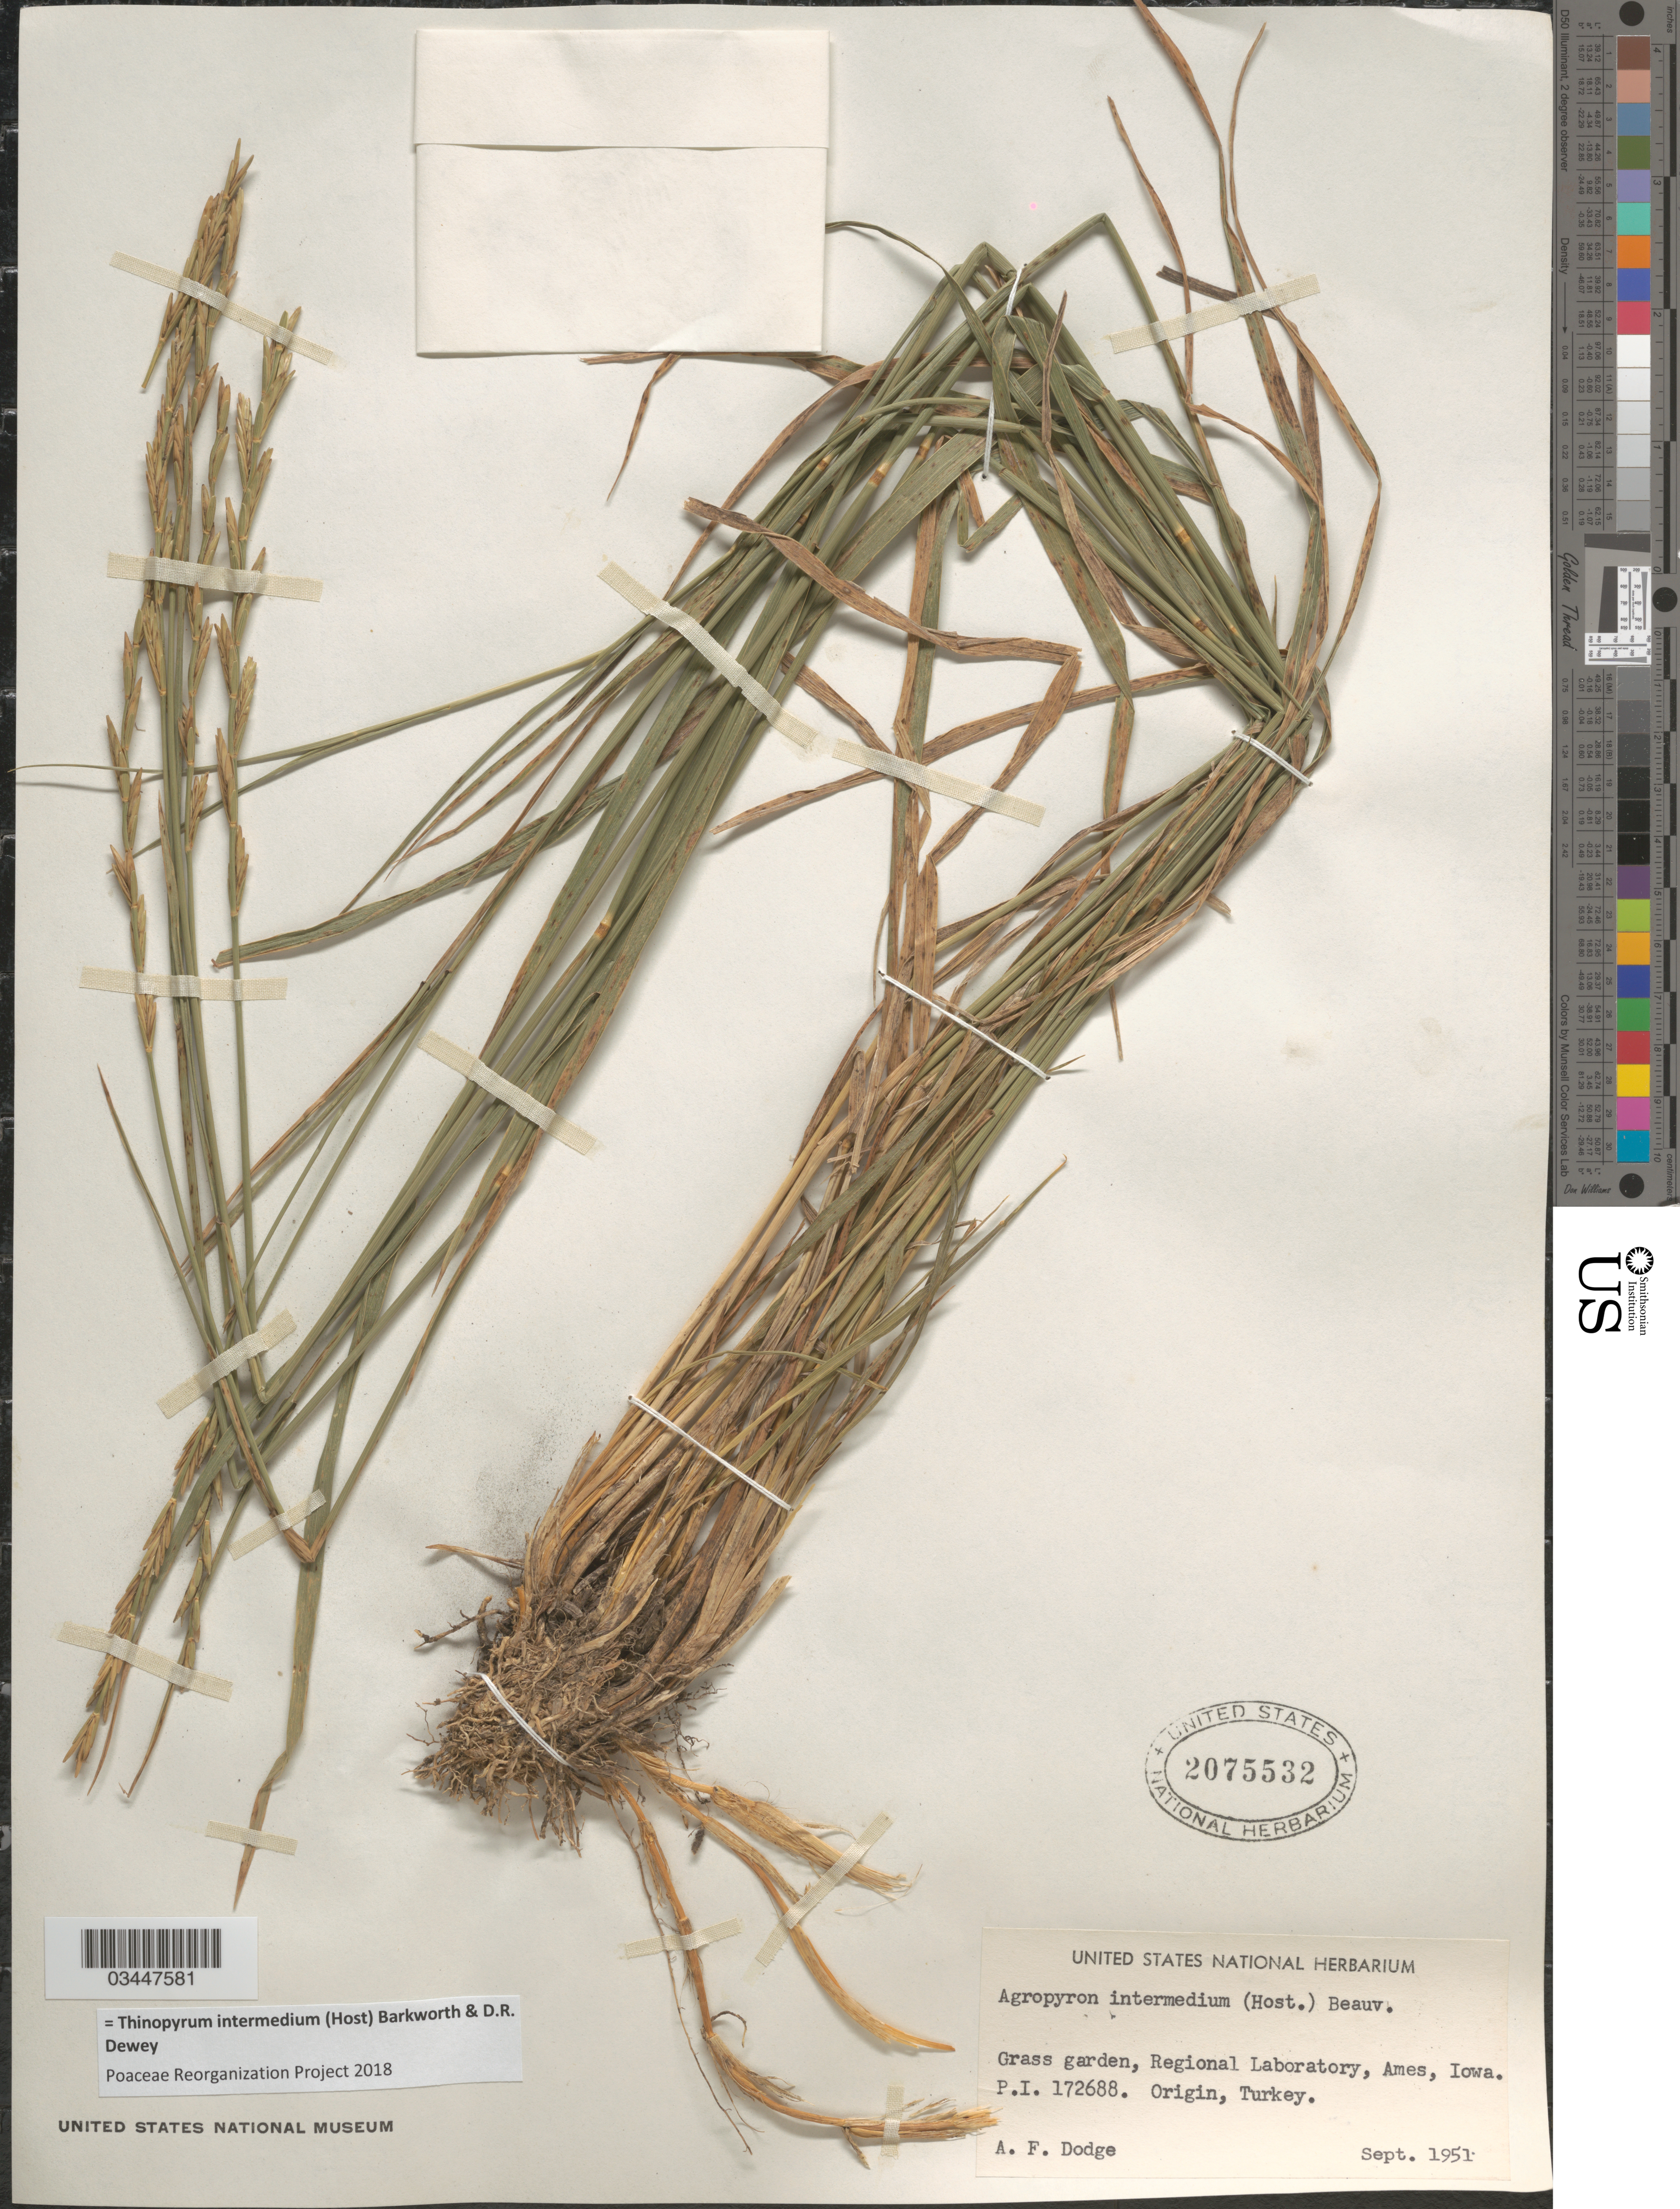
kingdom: Plantae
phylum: Tracheophyta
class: Liliopsida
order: Poales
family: Poaceae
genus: Thinopyrum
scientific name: Thinopyrum intermedium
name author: (Host) Barkworth & Dewey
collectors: A. Dodge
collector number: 172688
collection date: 1951-09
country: United States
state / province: Iowa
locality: Grass garden, Regional Laboratory, Ames.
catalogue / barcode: US 2075532